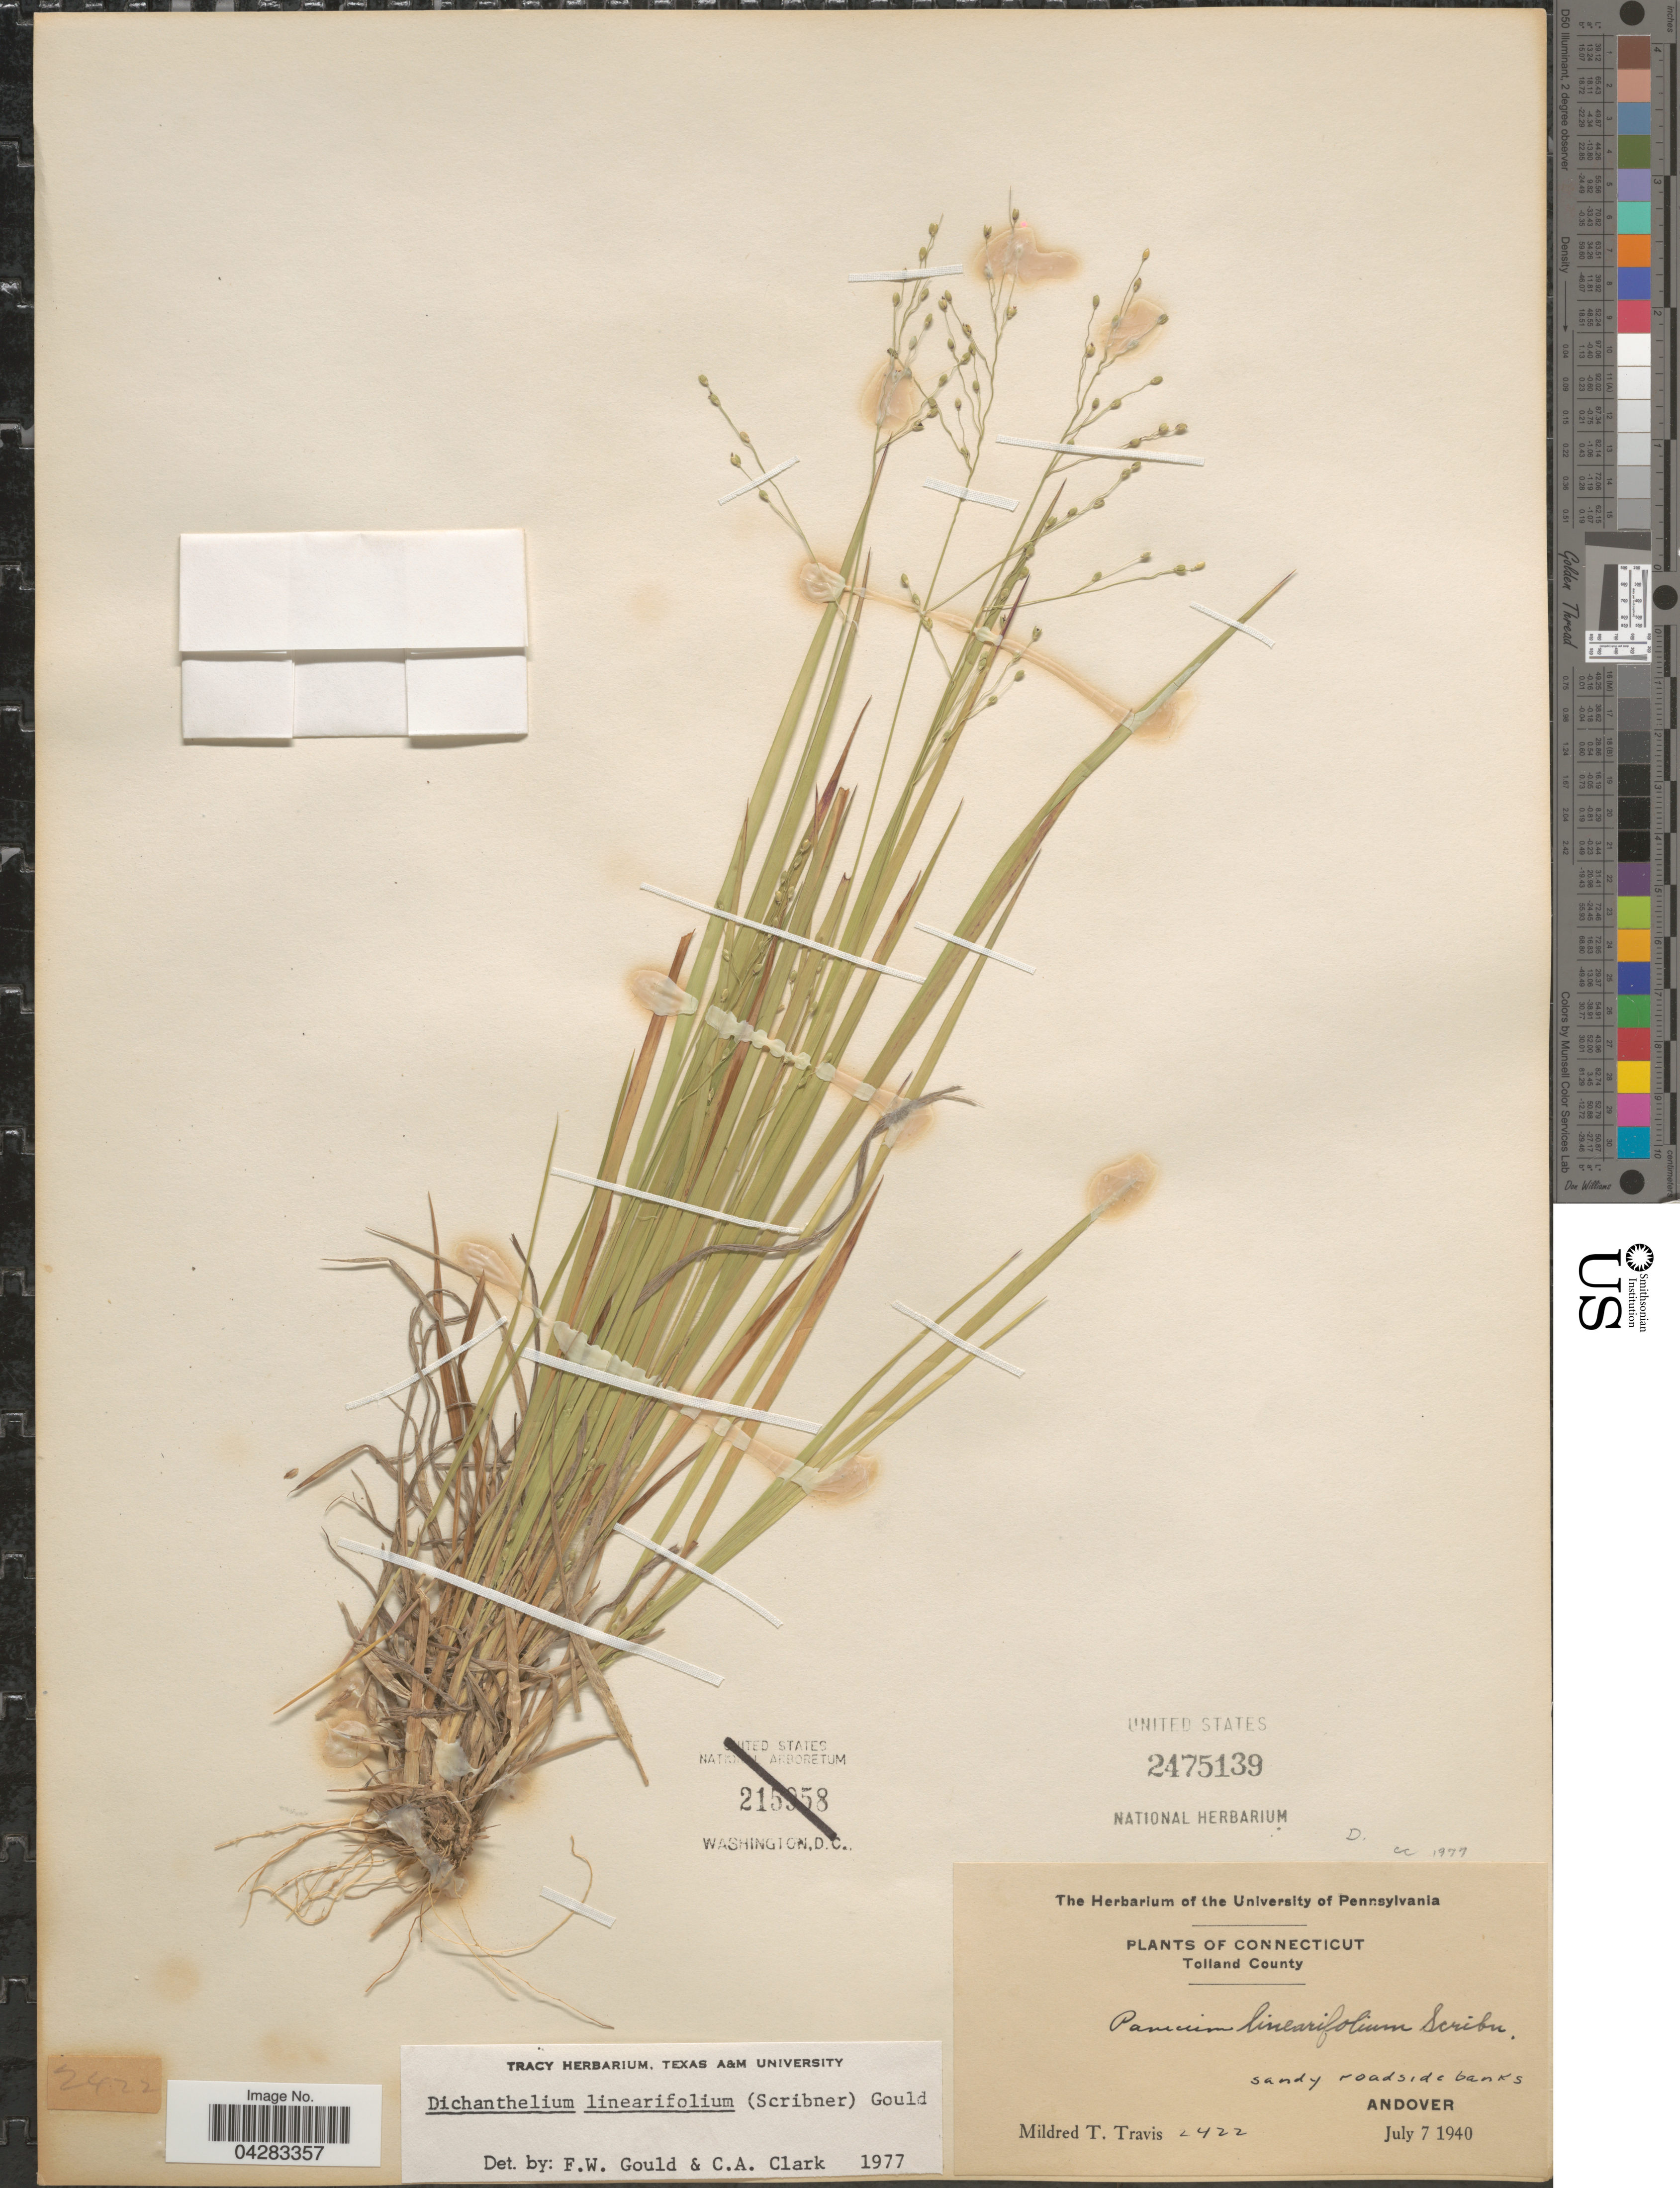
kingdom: Plantae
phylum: Tracheophyta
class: Liliopsida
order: Poales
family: Poaceae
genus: Dichanthelium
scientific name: Dichanthelium linearifolium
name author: (Scribn.) Gould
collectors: M. Travis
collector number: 2422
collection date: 1940-07-07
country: United States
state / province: Connecticut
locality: Tolland County. Sandy roadside banks. Andover.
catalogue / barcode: US 2475139